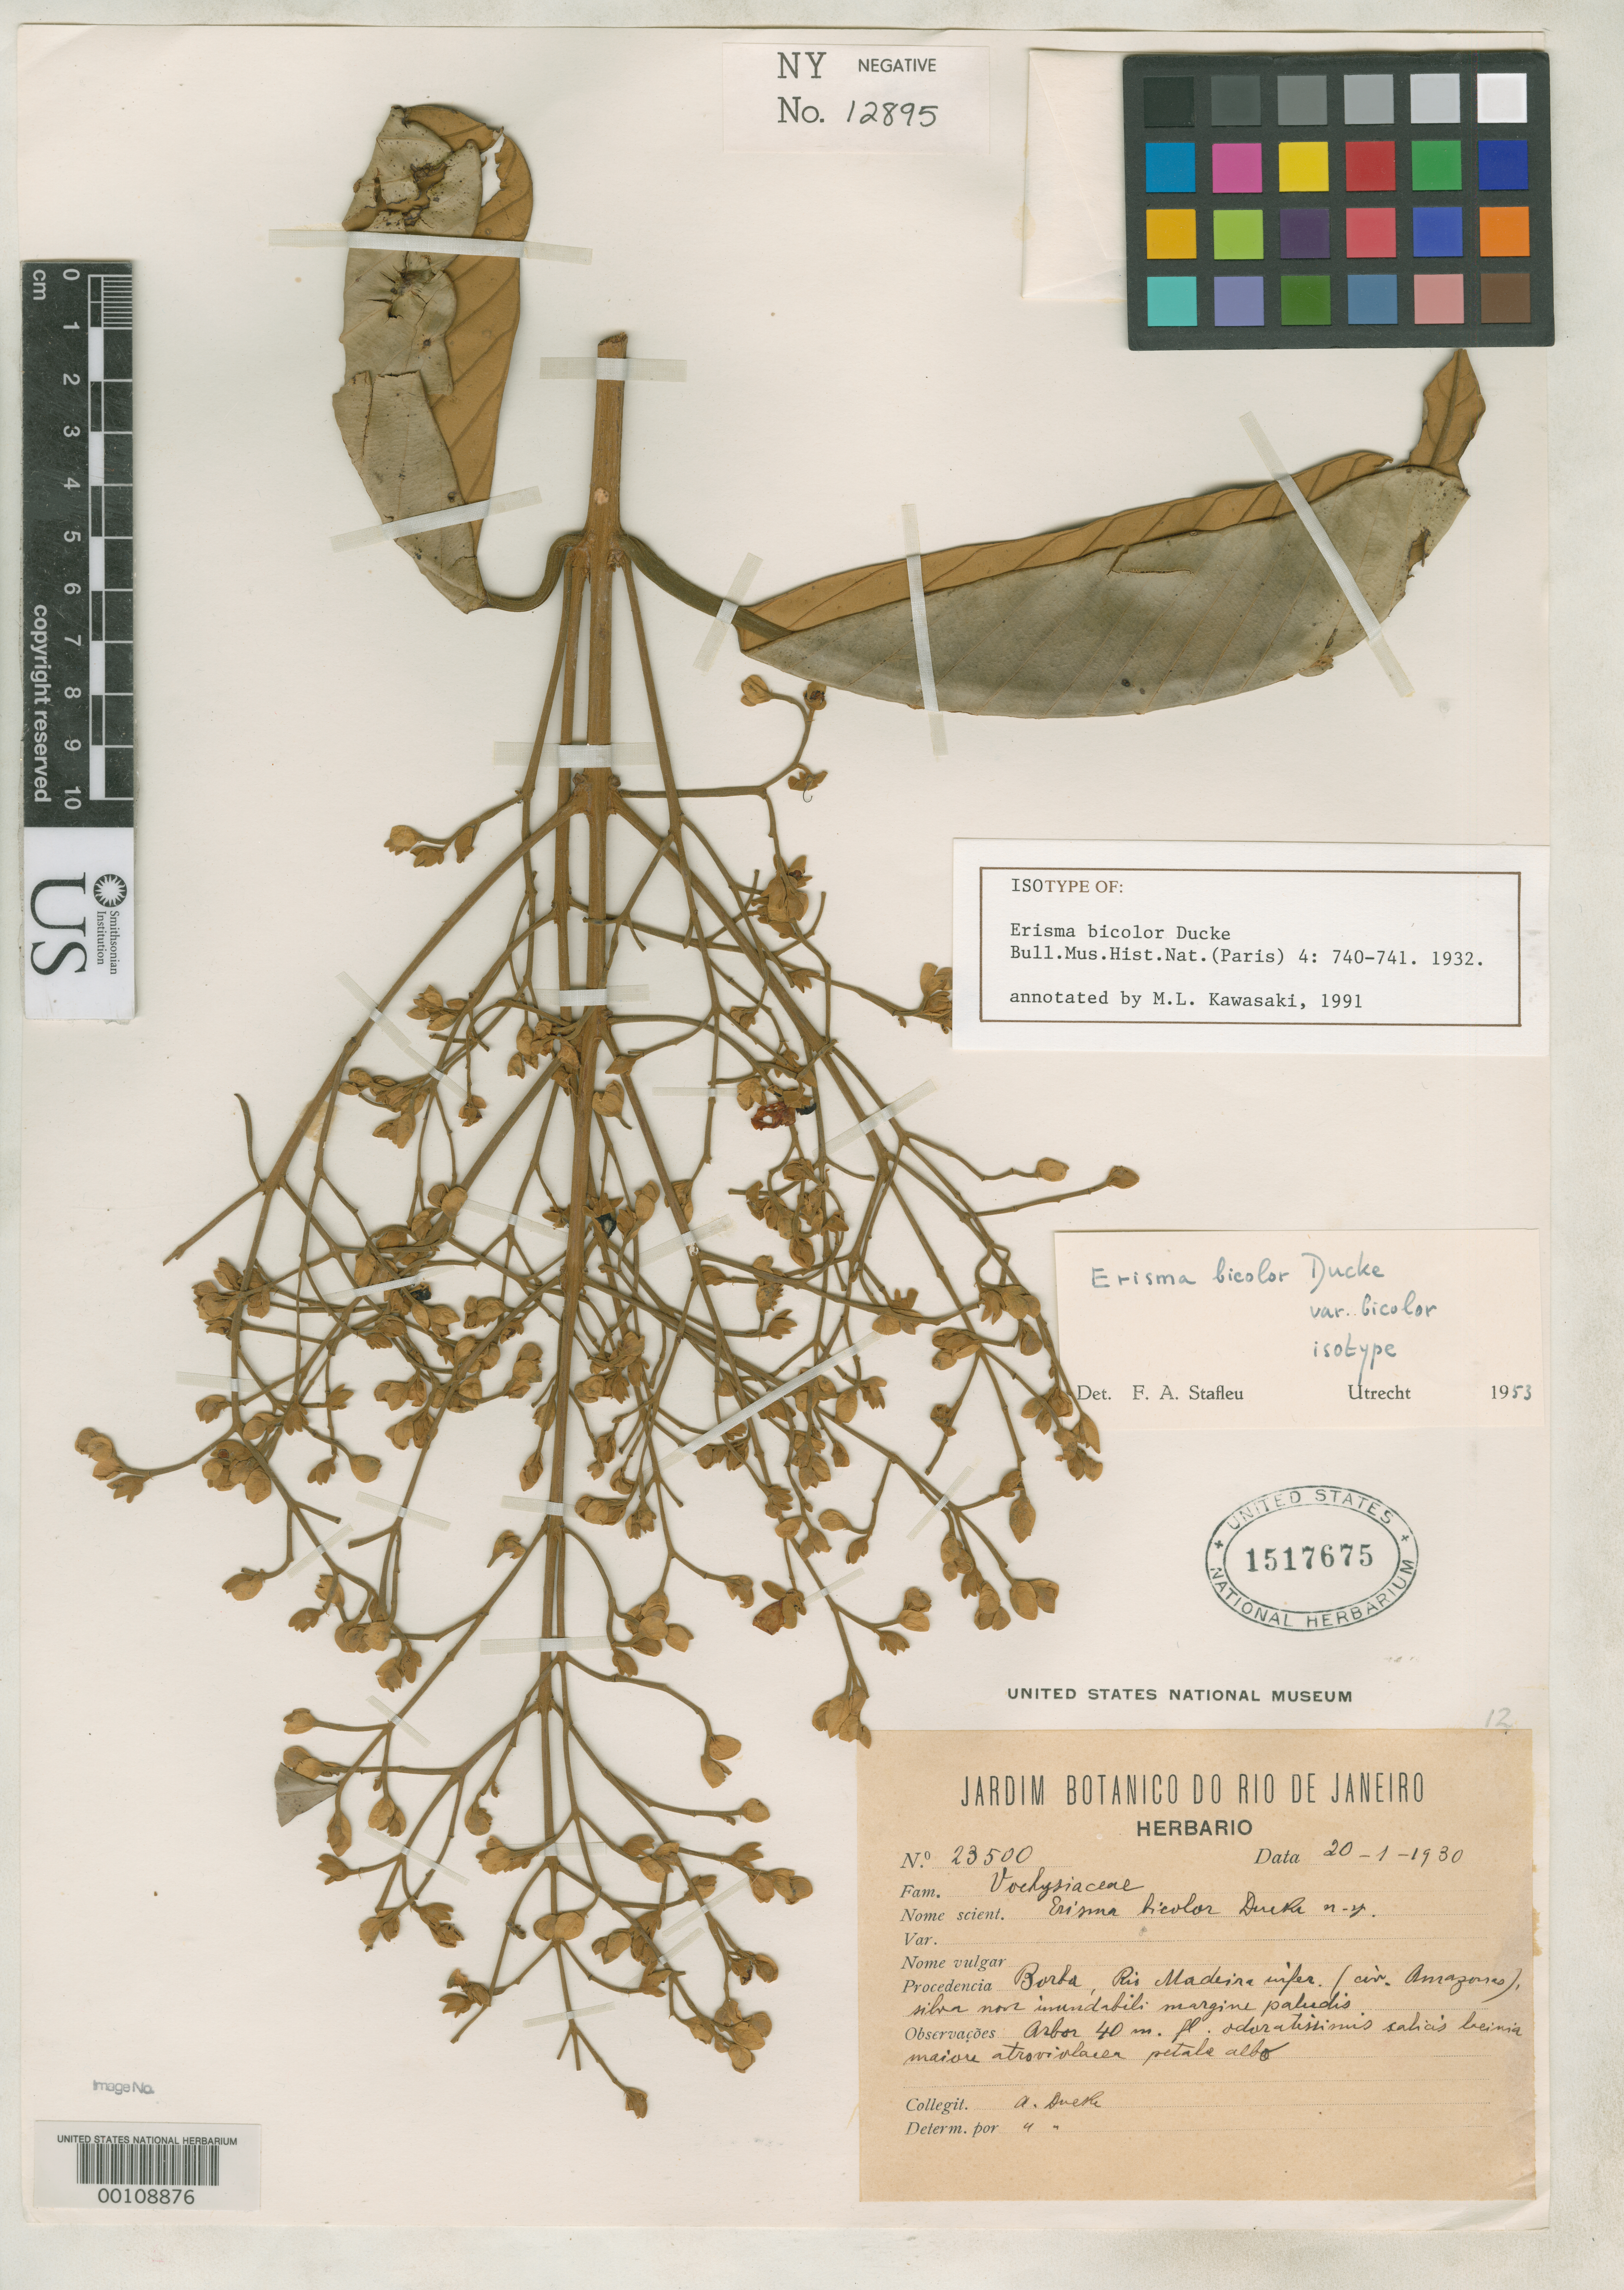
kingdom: Plantae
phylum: Tracheophyta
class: Magnoliopsida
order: Myrtales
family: Vochysiaceae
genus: Erisma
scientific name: Erisma bicolor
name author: Ducke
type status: Isotype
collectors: A. Ducke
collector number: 23500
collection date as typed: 20 Jan 1930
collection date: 1930-01-20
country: Brazil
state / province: Amazonas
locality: Borba, Rio Madeira.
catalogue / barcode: US 1517675